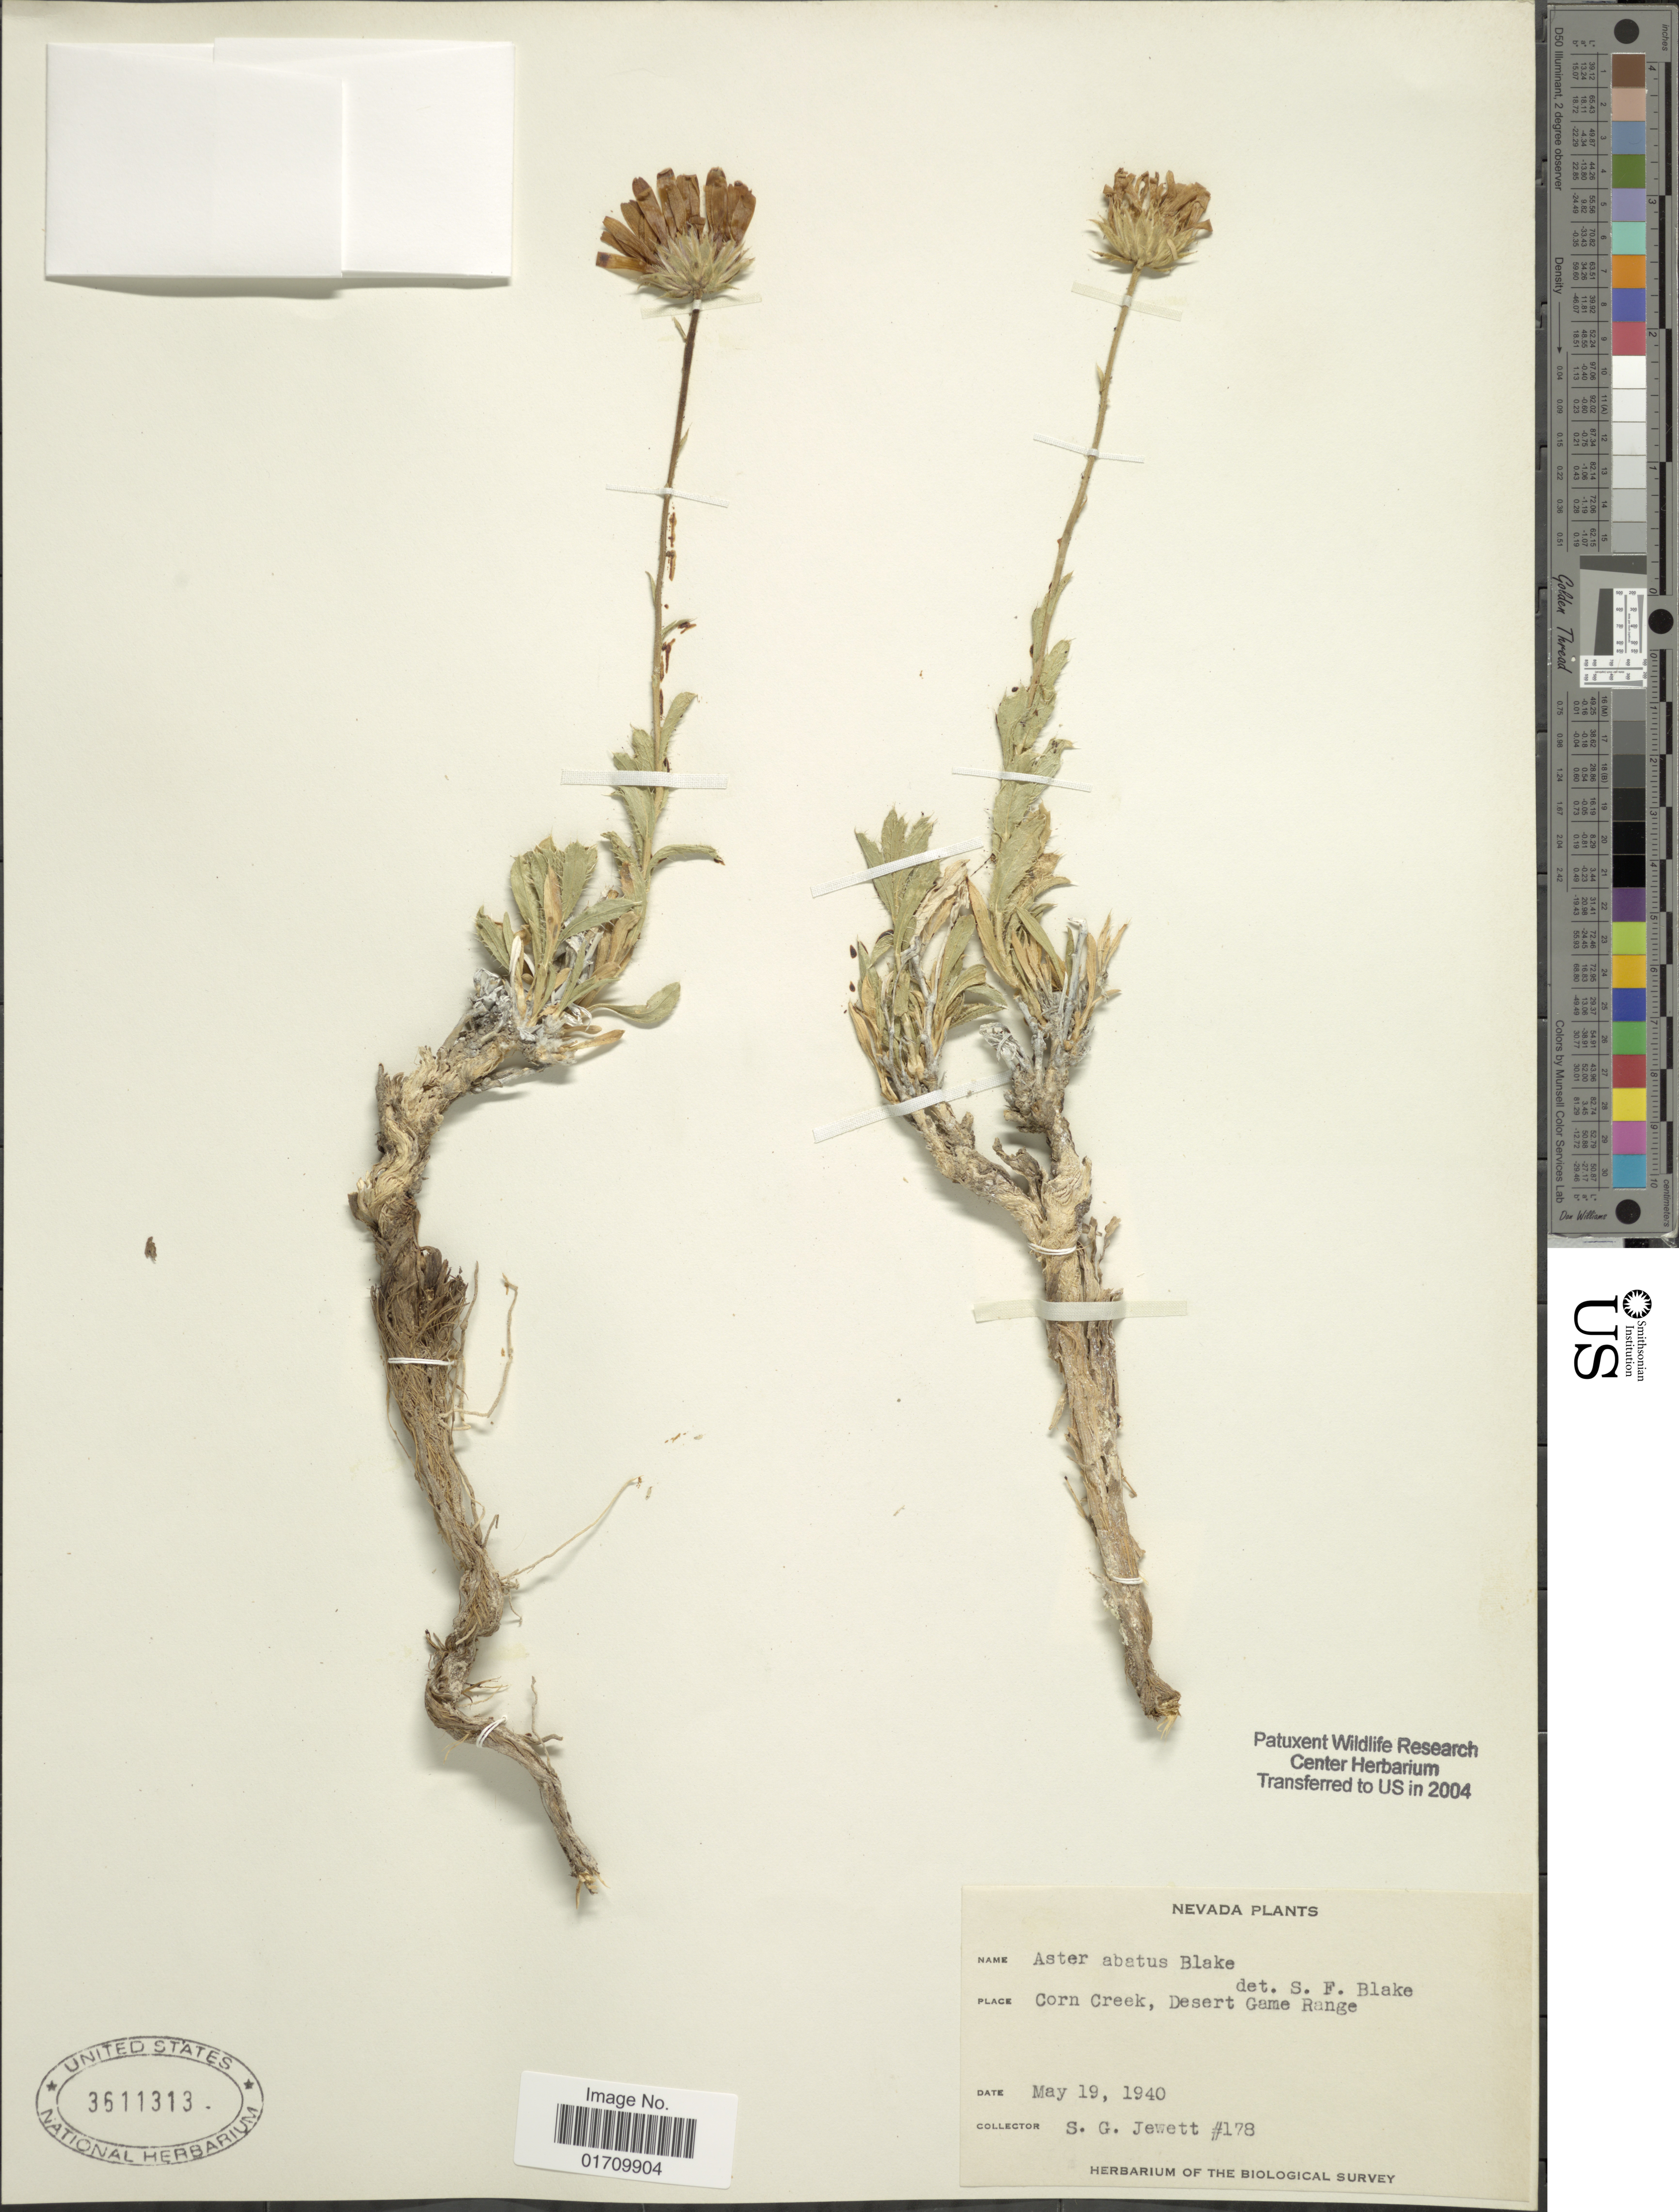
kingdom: Plantae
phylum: Tracheophyta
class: Magnoliopsida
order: Asterales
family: Asteraceae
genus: Xylorhiza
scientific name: Xylorhiza tortifolia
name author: (Torr. & A. Gray) Greene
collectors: S. Jewett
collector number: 178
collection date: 1940-05-18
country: United States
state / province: Nevada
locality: Corn Creek, Desert Game Range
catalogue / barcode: US 3611313